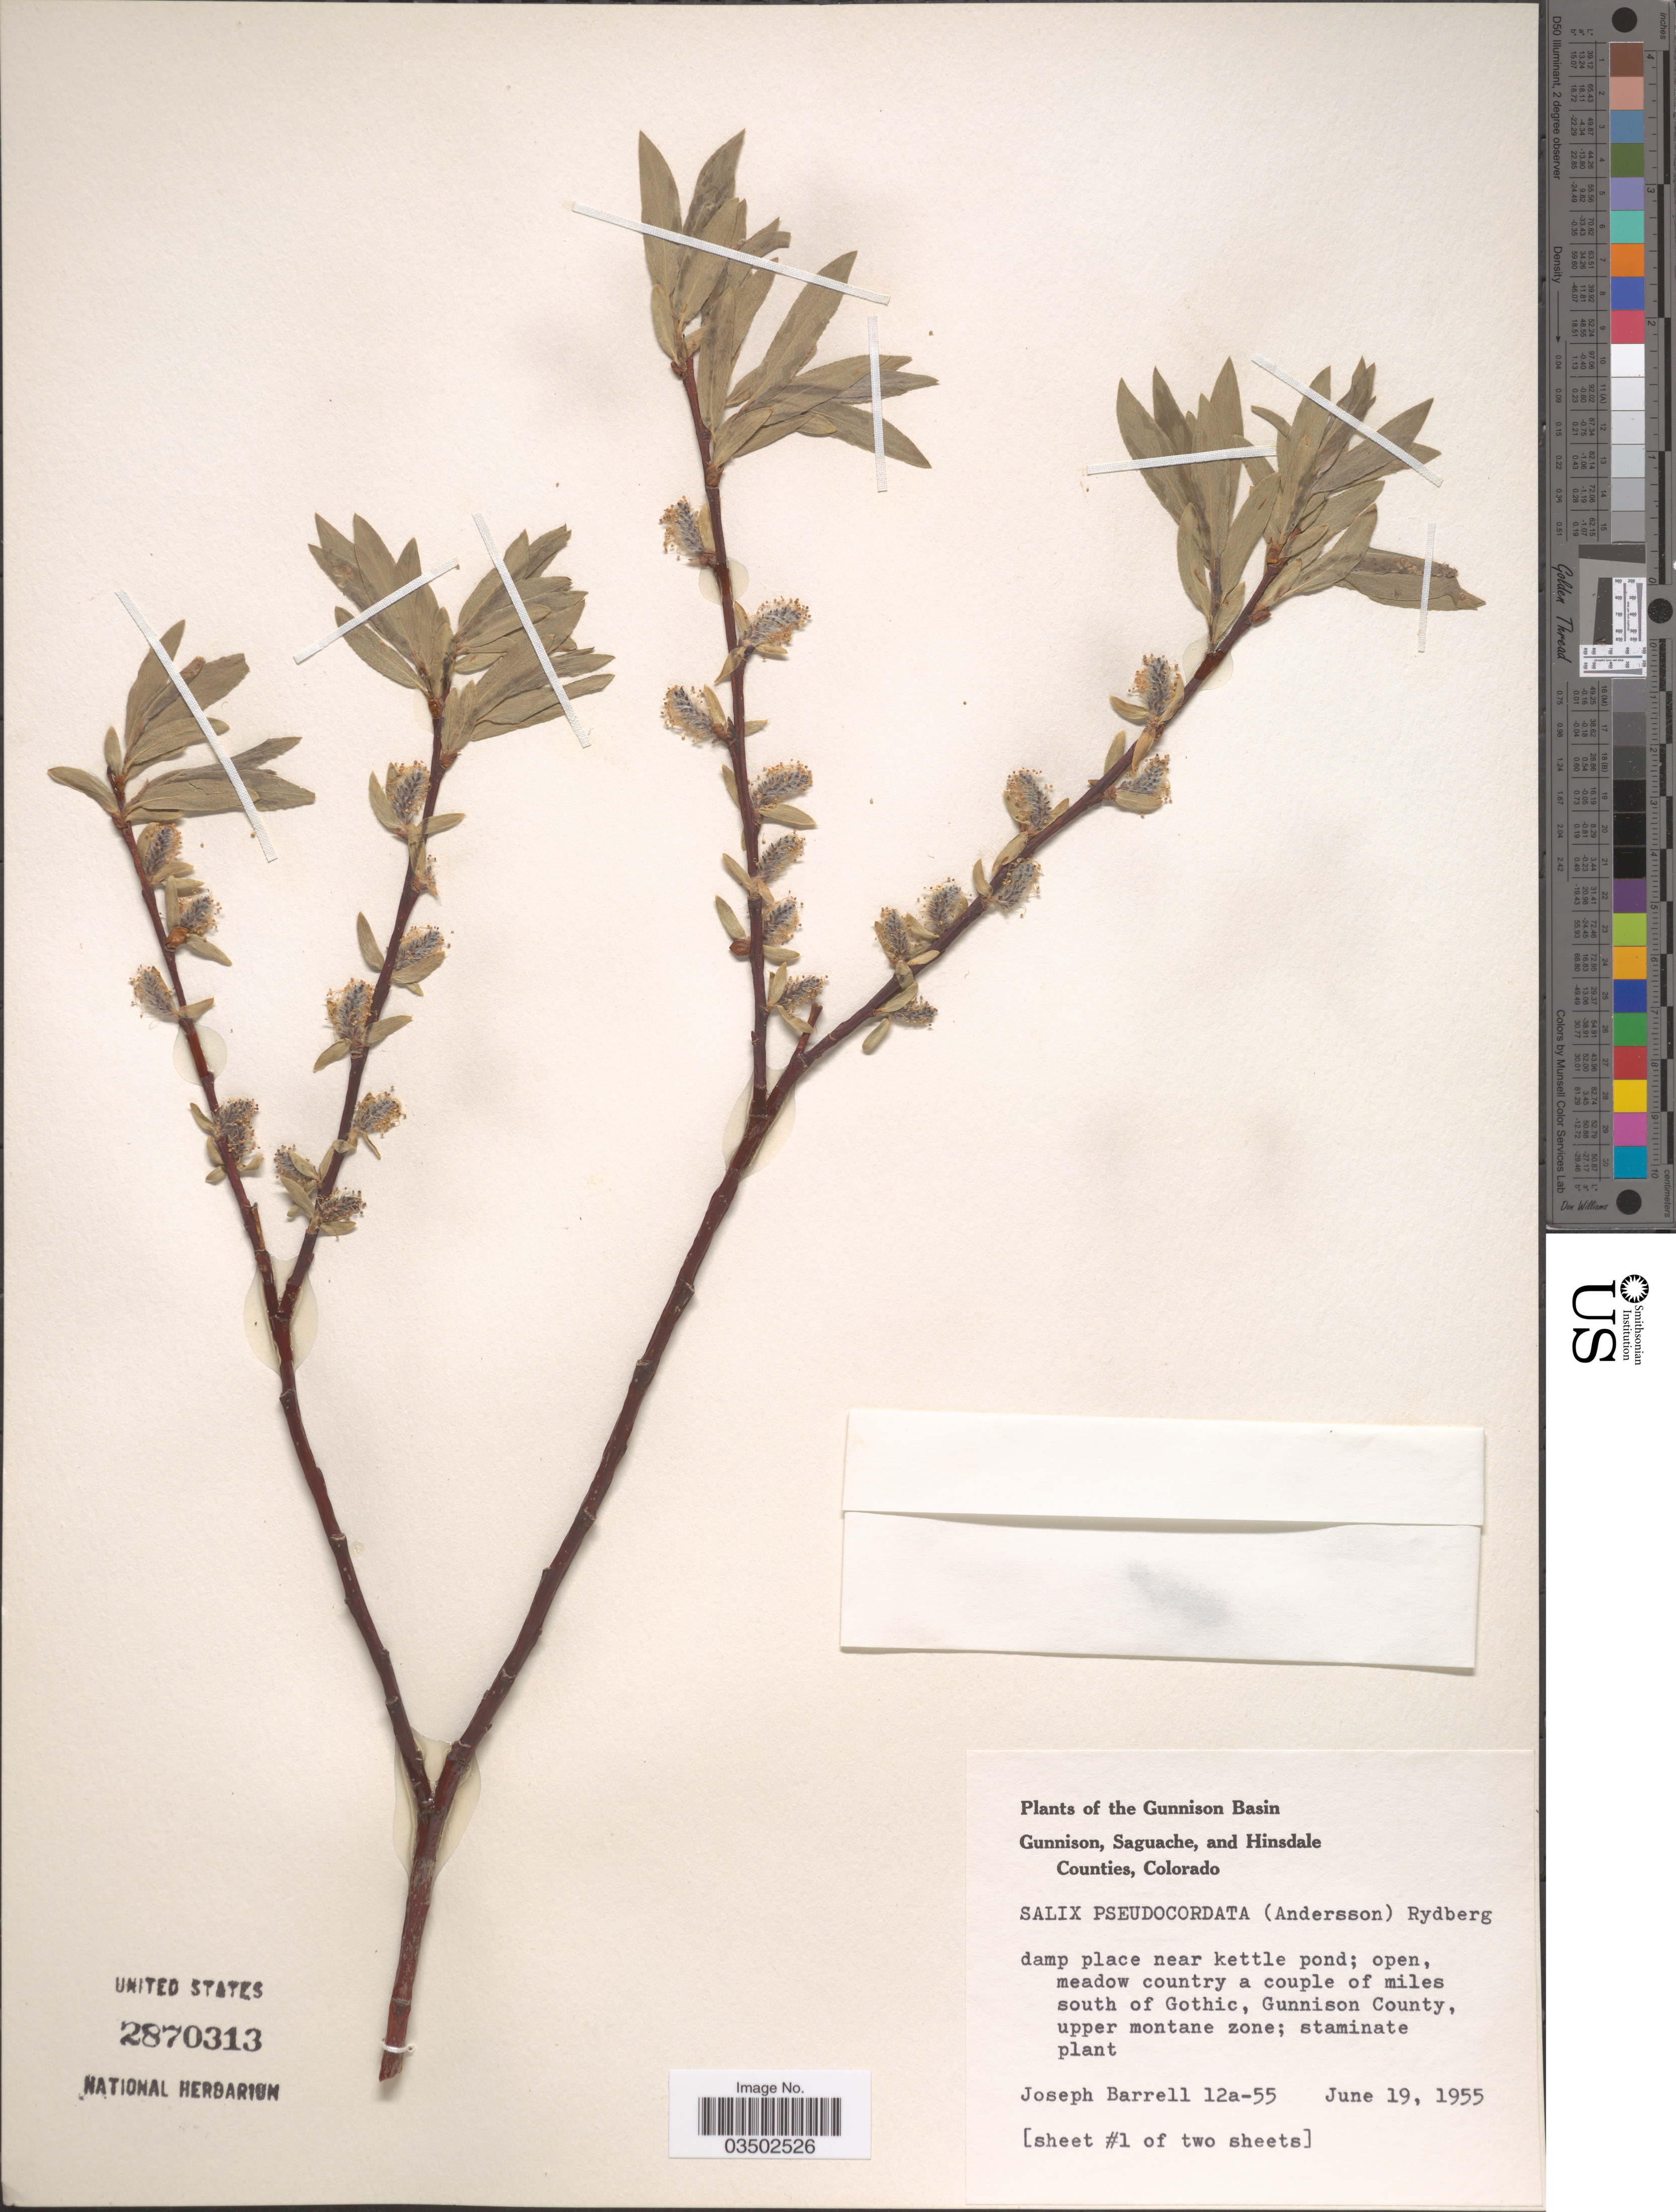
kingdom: Plantae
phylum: Tracheophyta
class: Magnoliopsida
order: Malpighiales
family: Salicaceae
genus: Salix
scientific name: Salix pseudocordata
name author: (Andersson) Andersson ex Rydb.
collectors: J. Barrell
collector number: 12a-55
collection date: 1955-06-19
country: United States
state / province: Colorado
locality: The Gunnison Basin. A couple of miles south of Gothic, Gunnison County.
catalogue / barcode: US 2870313